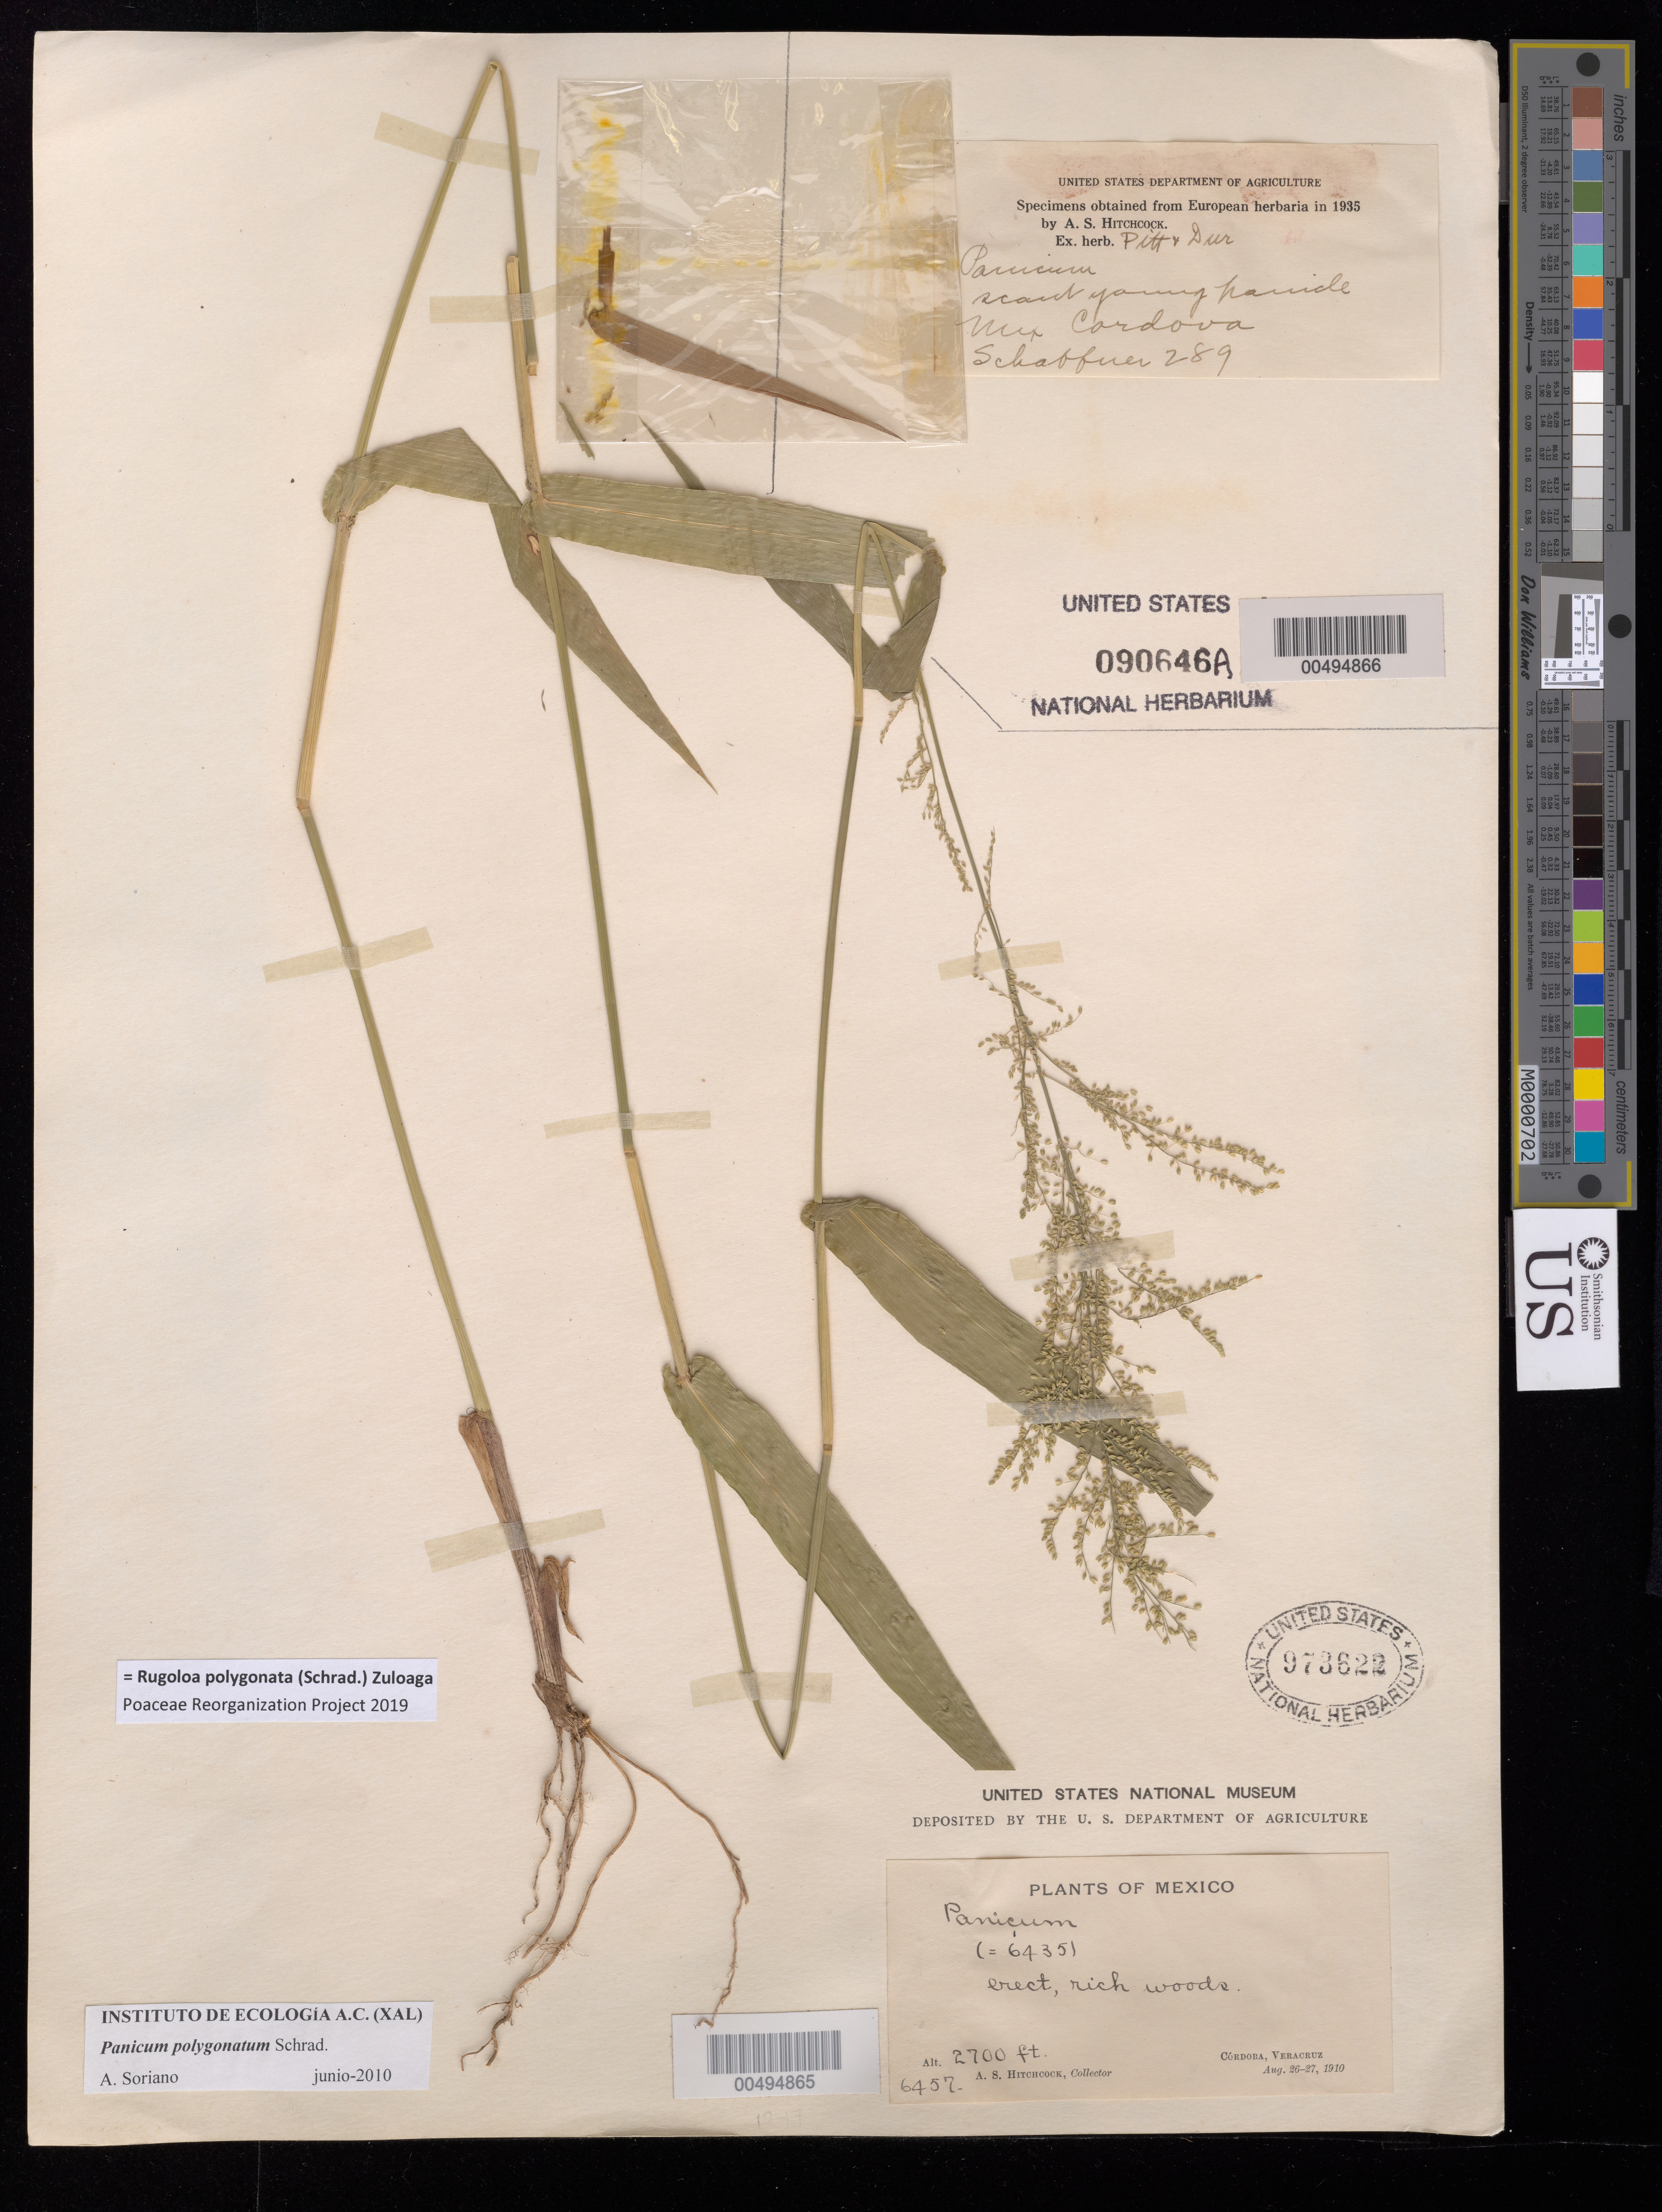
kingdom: Plantae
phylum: Tracheophyta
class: Liliopsida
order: Poales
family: Poaceae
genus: Panicum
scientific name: Panicum polygonatum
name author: Schrad. ex Roem. & Schult.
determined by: Soriano, A.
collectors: A. S. Hitchcock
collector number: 6457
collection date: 1910-08-26/1910-08-27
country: Mexico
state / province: Veracruz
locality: Cordoba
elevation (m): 823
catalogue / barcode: US 973622